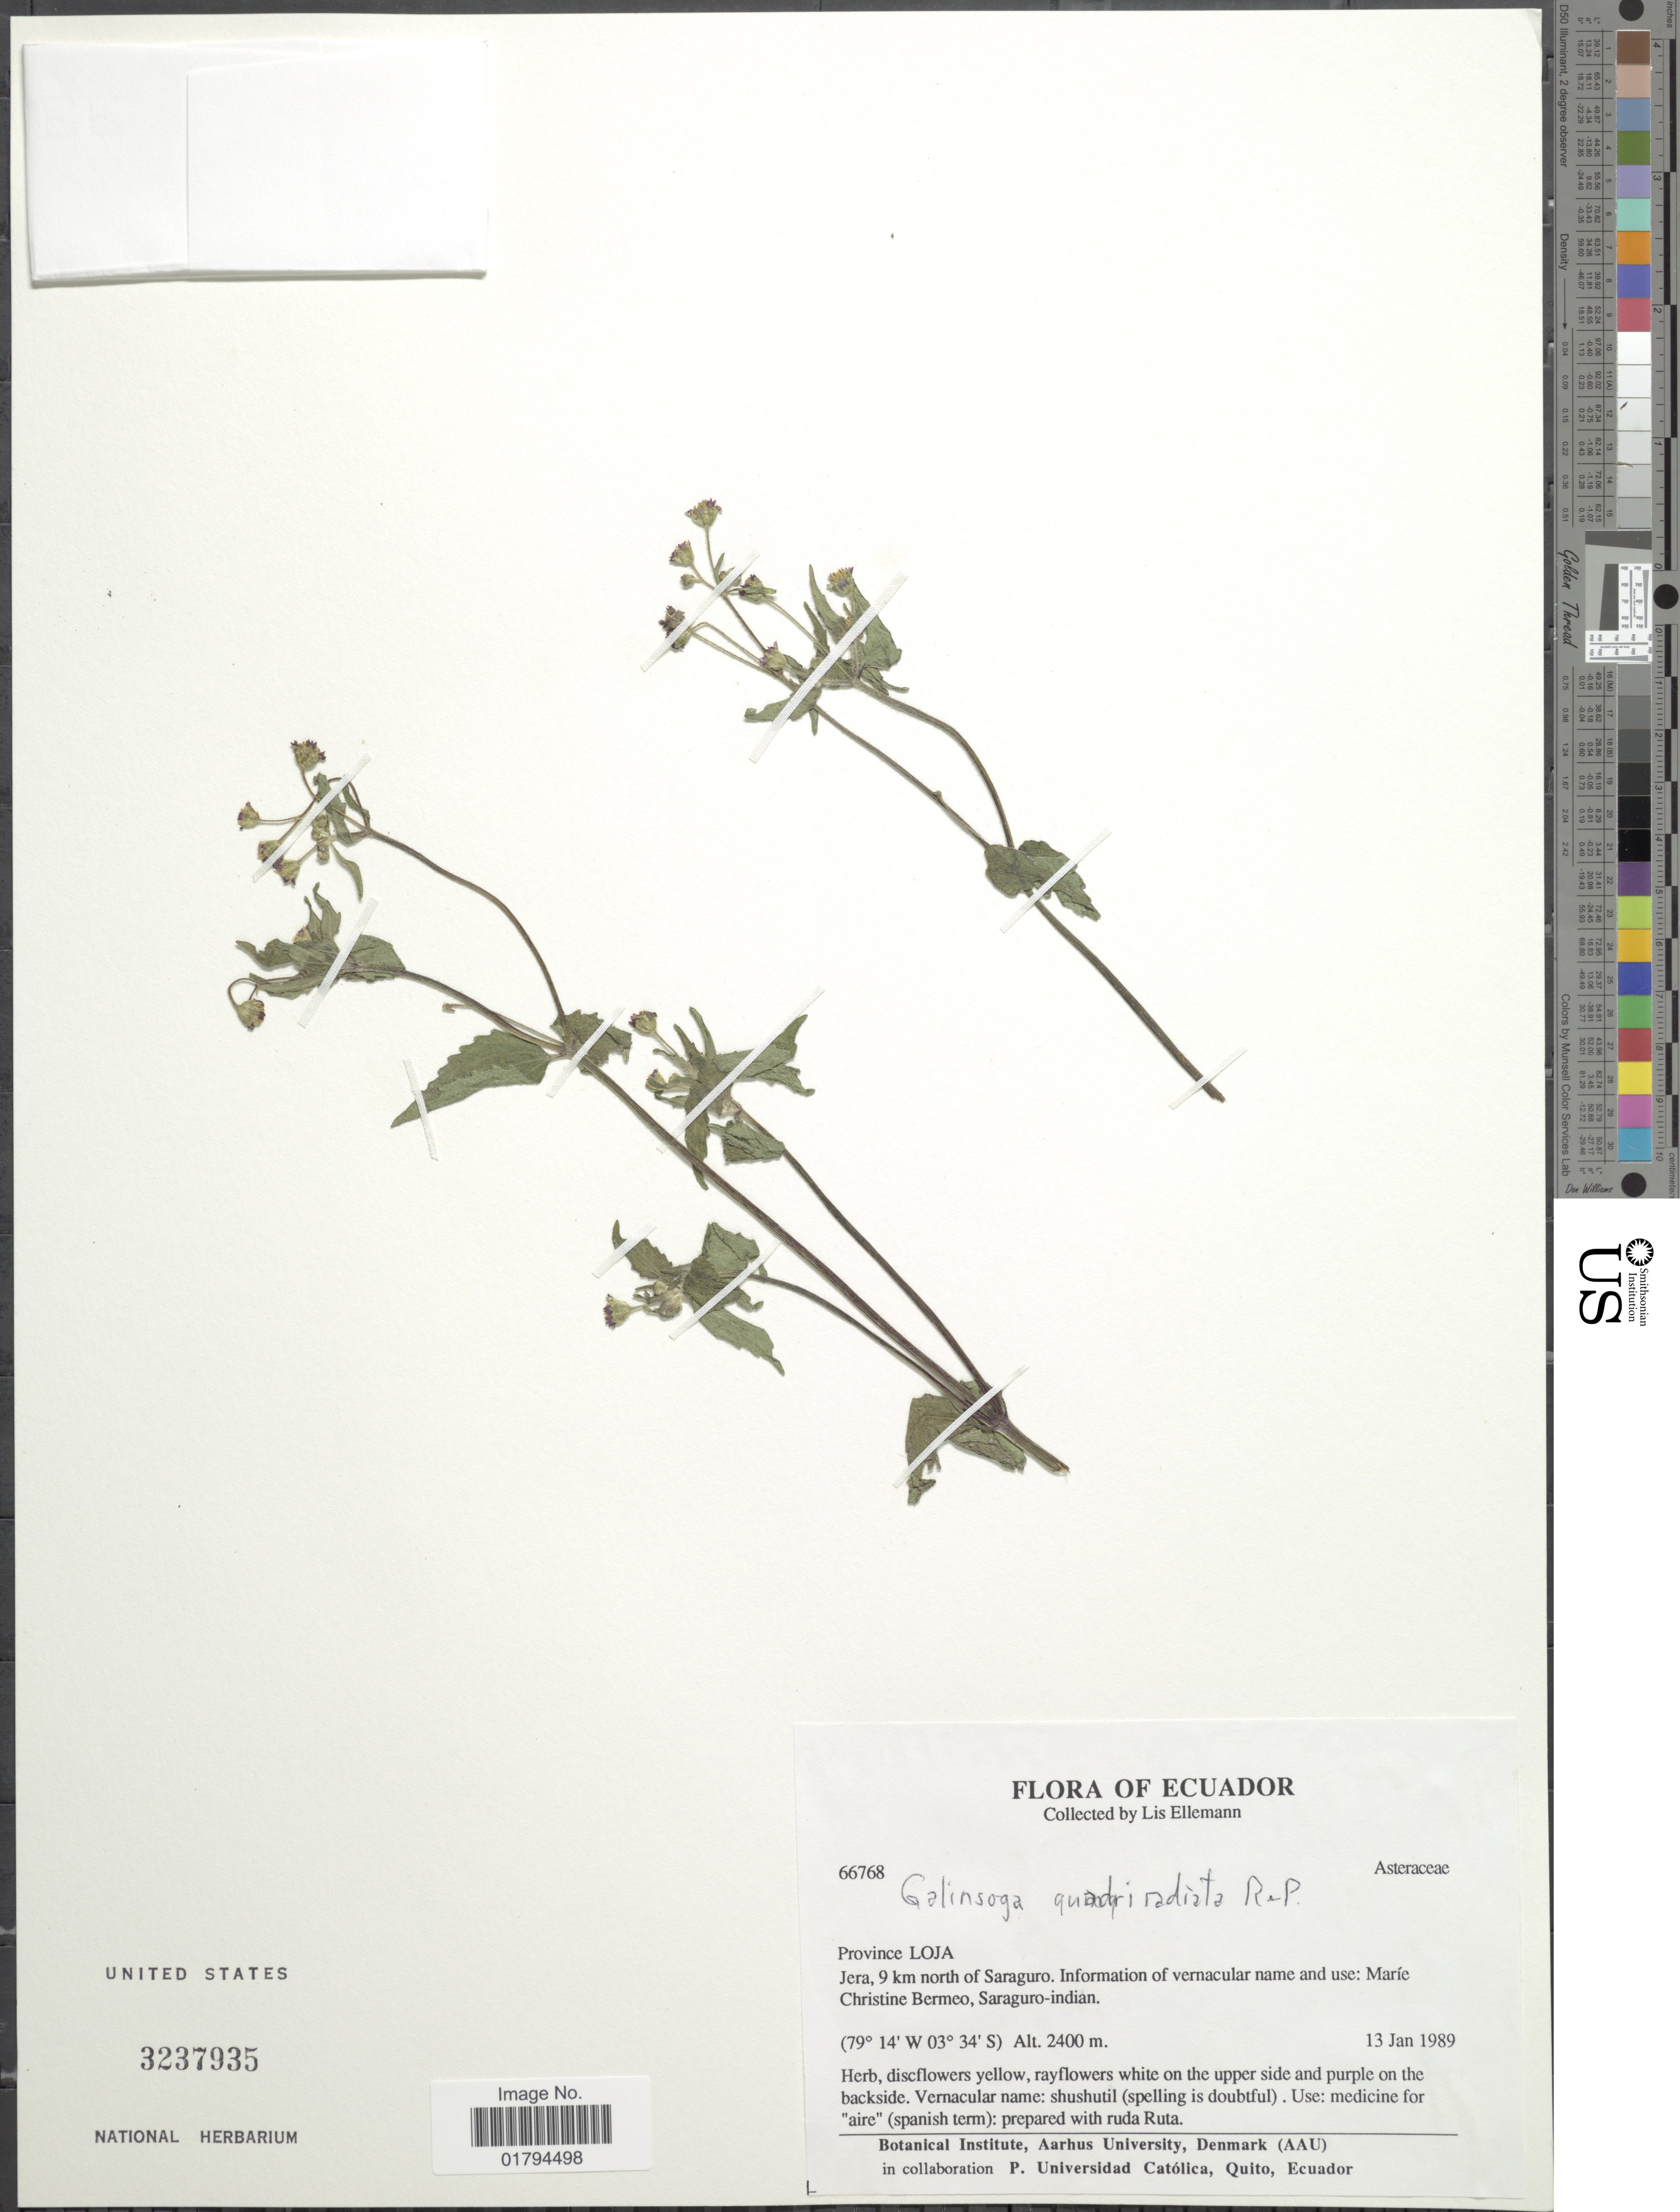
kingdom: Plantae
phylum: Tracheophyta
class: Magnoliopsida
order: Asterales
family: Asteraceae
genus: Galinsoga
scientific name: Galinsoga quadriradiata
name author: Ruiz & Pav.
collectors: L. Ellemann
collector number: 66768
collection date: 1989-01-13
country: Ecuador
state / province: Loja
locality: Jera, 9 km north of Saraguro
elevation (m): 2400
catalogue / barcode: US 3237935